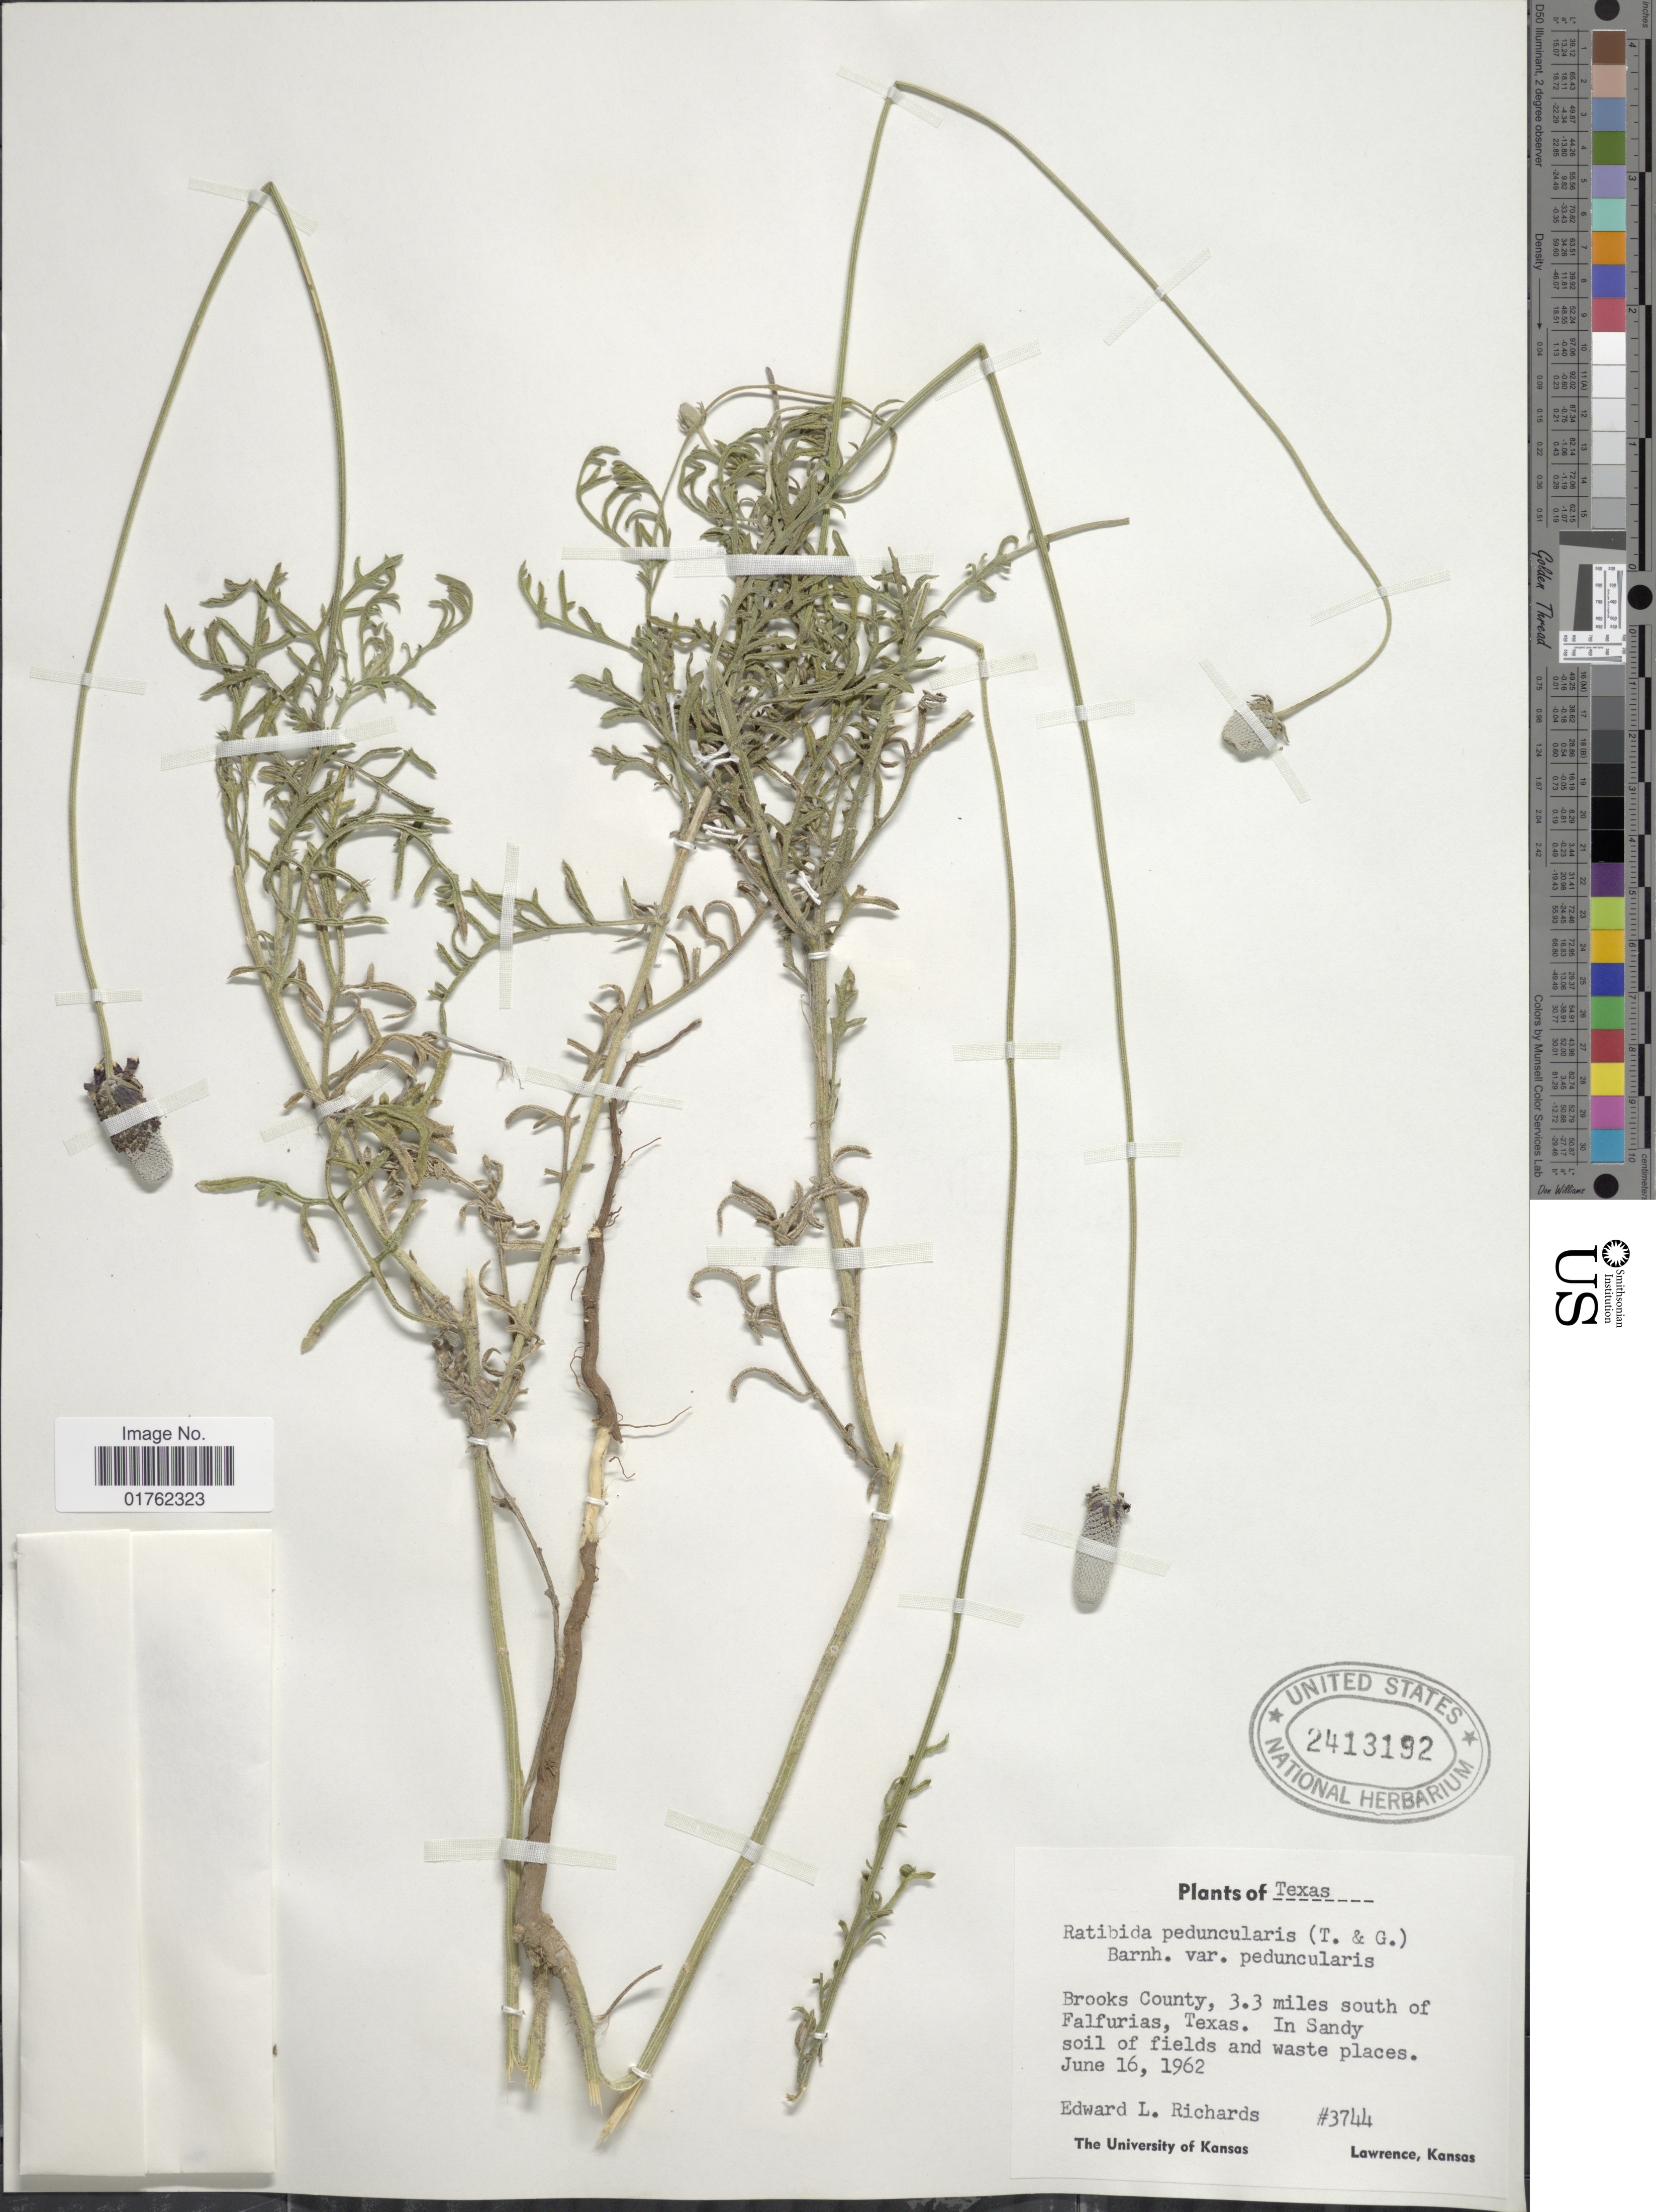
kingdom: Plantae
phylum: Tracheophyta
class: Magnoliopsida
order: Asterales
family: Asteraceae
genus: Ratibida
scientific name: Ratibida peduncularis var. picta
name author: (A. Gray)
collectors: E. Richards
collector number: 3744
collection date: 1962-06-16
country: United States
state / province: Texas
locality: Brooks County, 3.3 miles south of Falfurias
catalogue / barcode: US 2413192